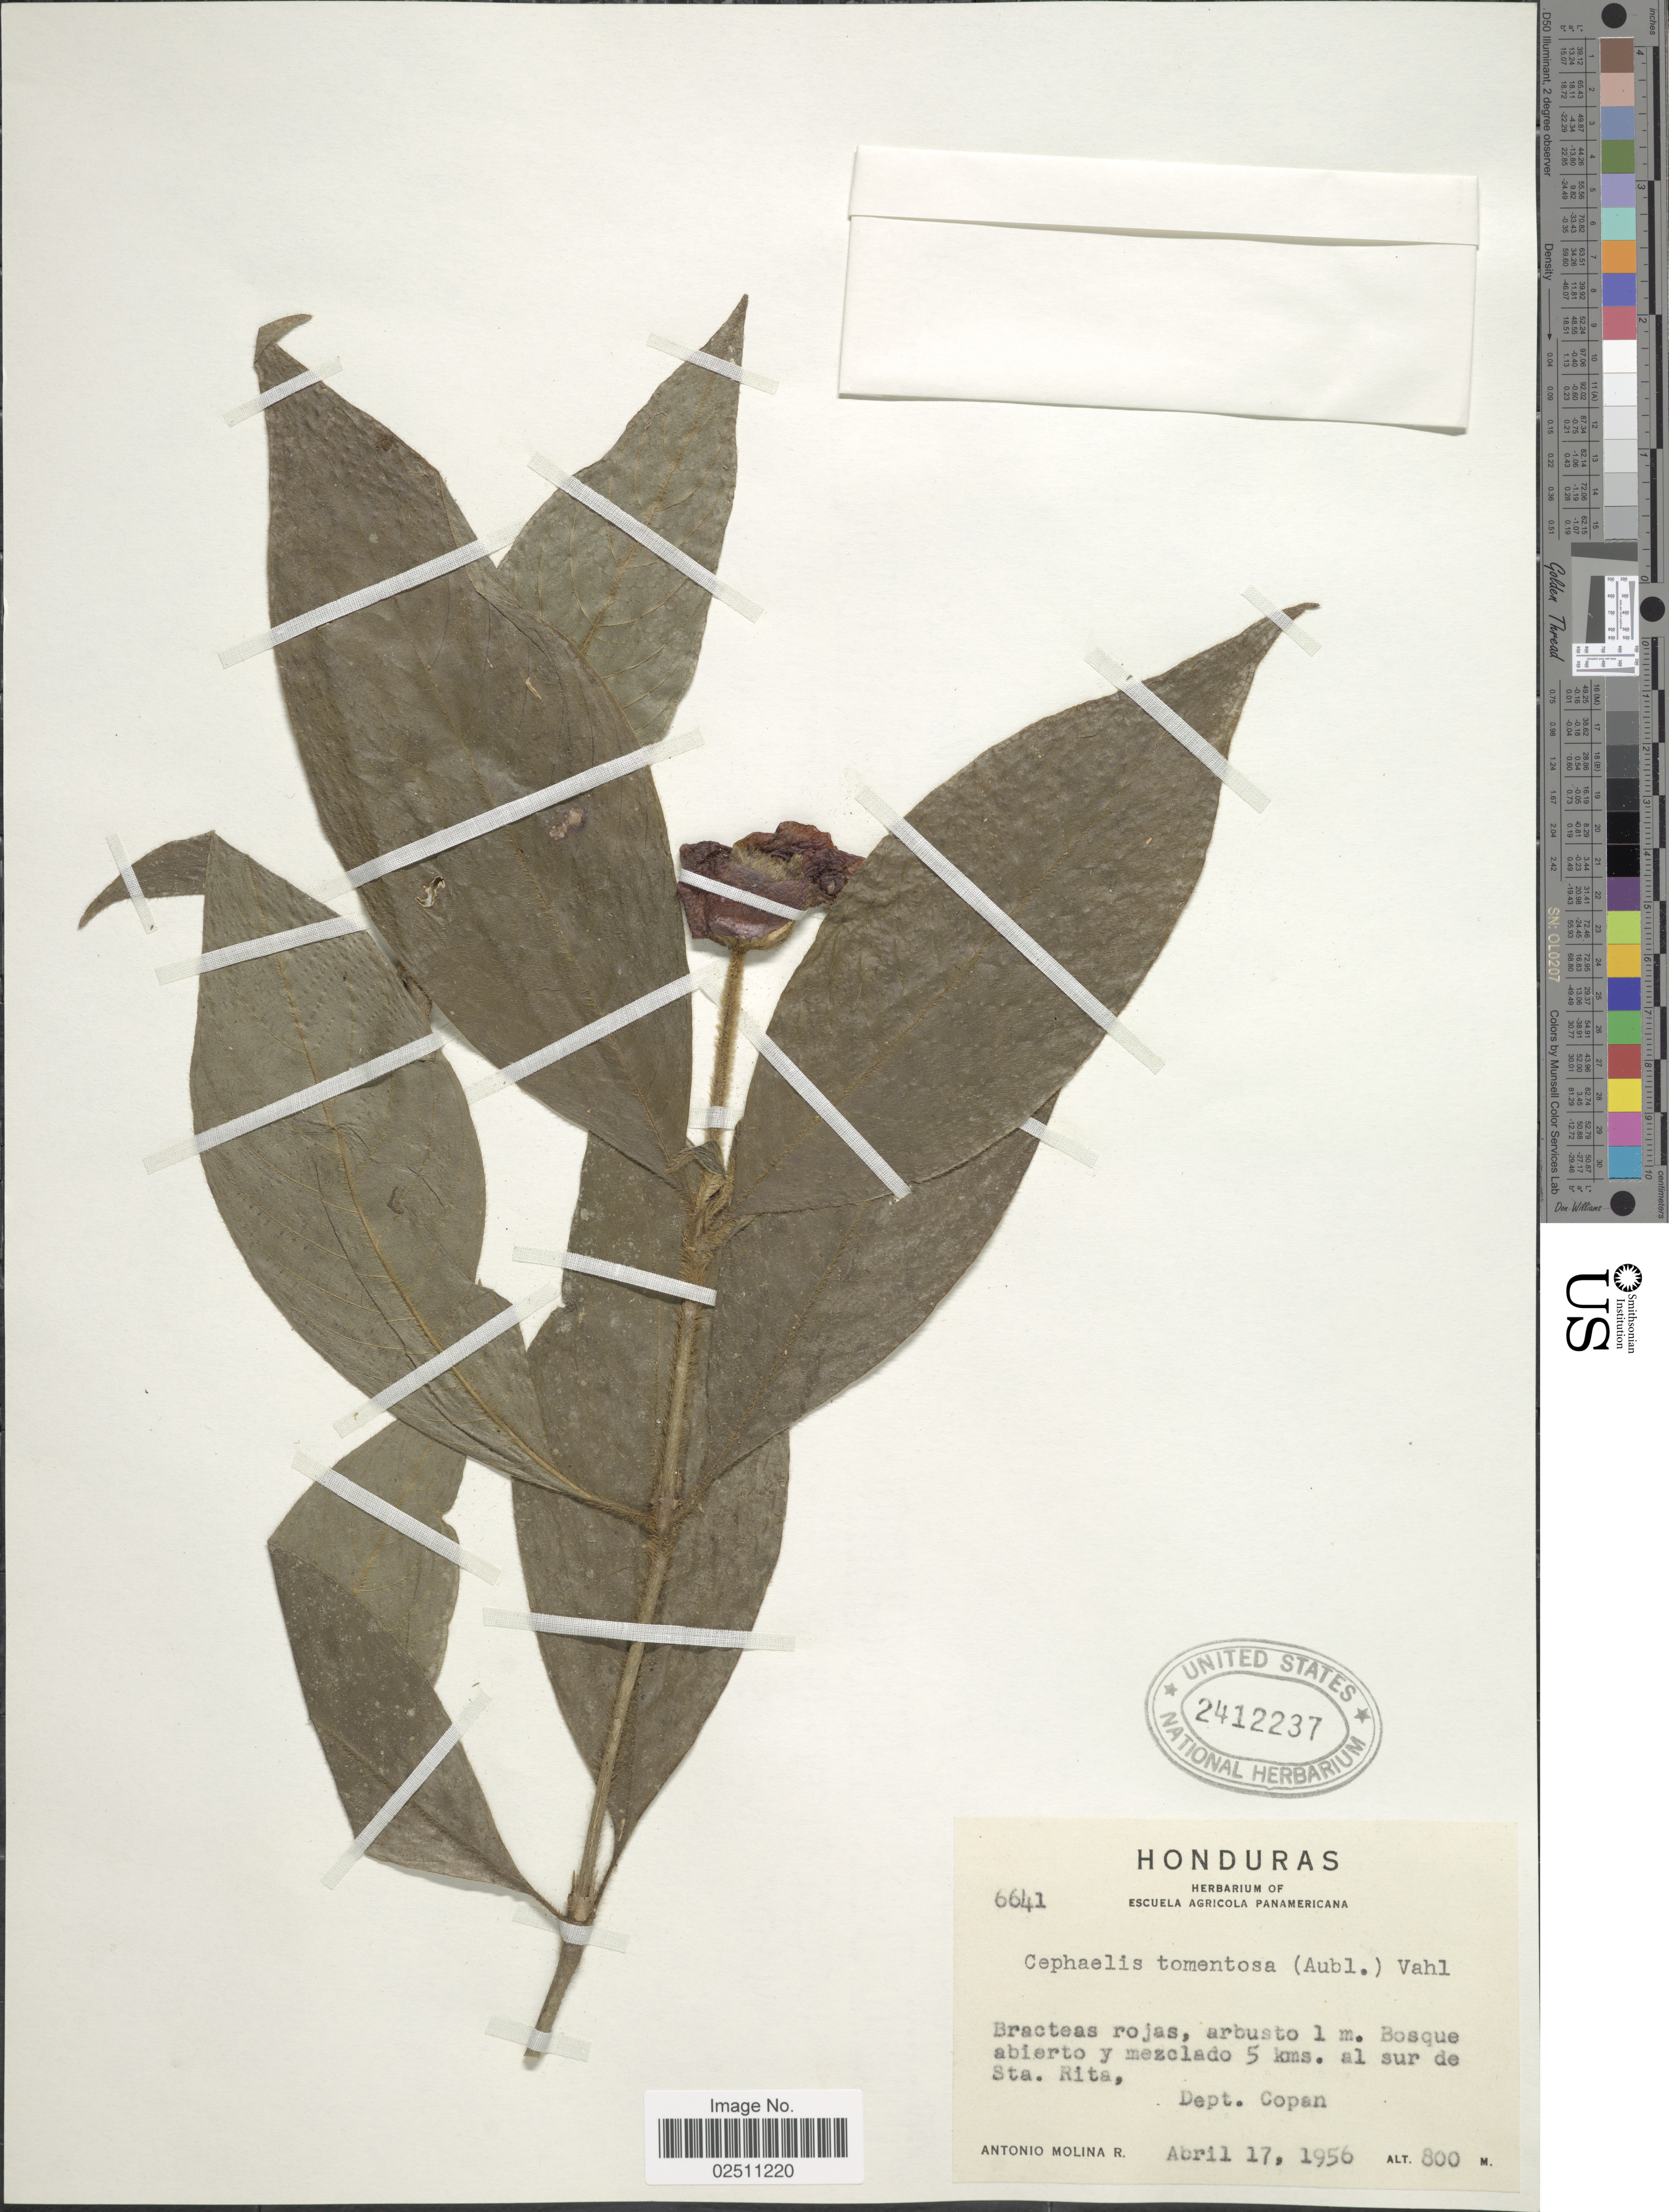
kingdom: Plantae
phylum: Tracheophyta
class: Magnoliopsida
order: Gentianales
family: Rubiaceae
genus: Psychotria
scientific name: Psychotria poeppigiana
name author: Müll. Arg.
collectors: A. Molina R.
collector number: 6641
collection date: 1956-04-17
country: Honduras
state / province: Copán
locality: Bosque abierto y mezclado 5 kms. al sur de Sta. Rita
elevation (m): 800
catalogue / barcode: US 2412237